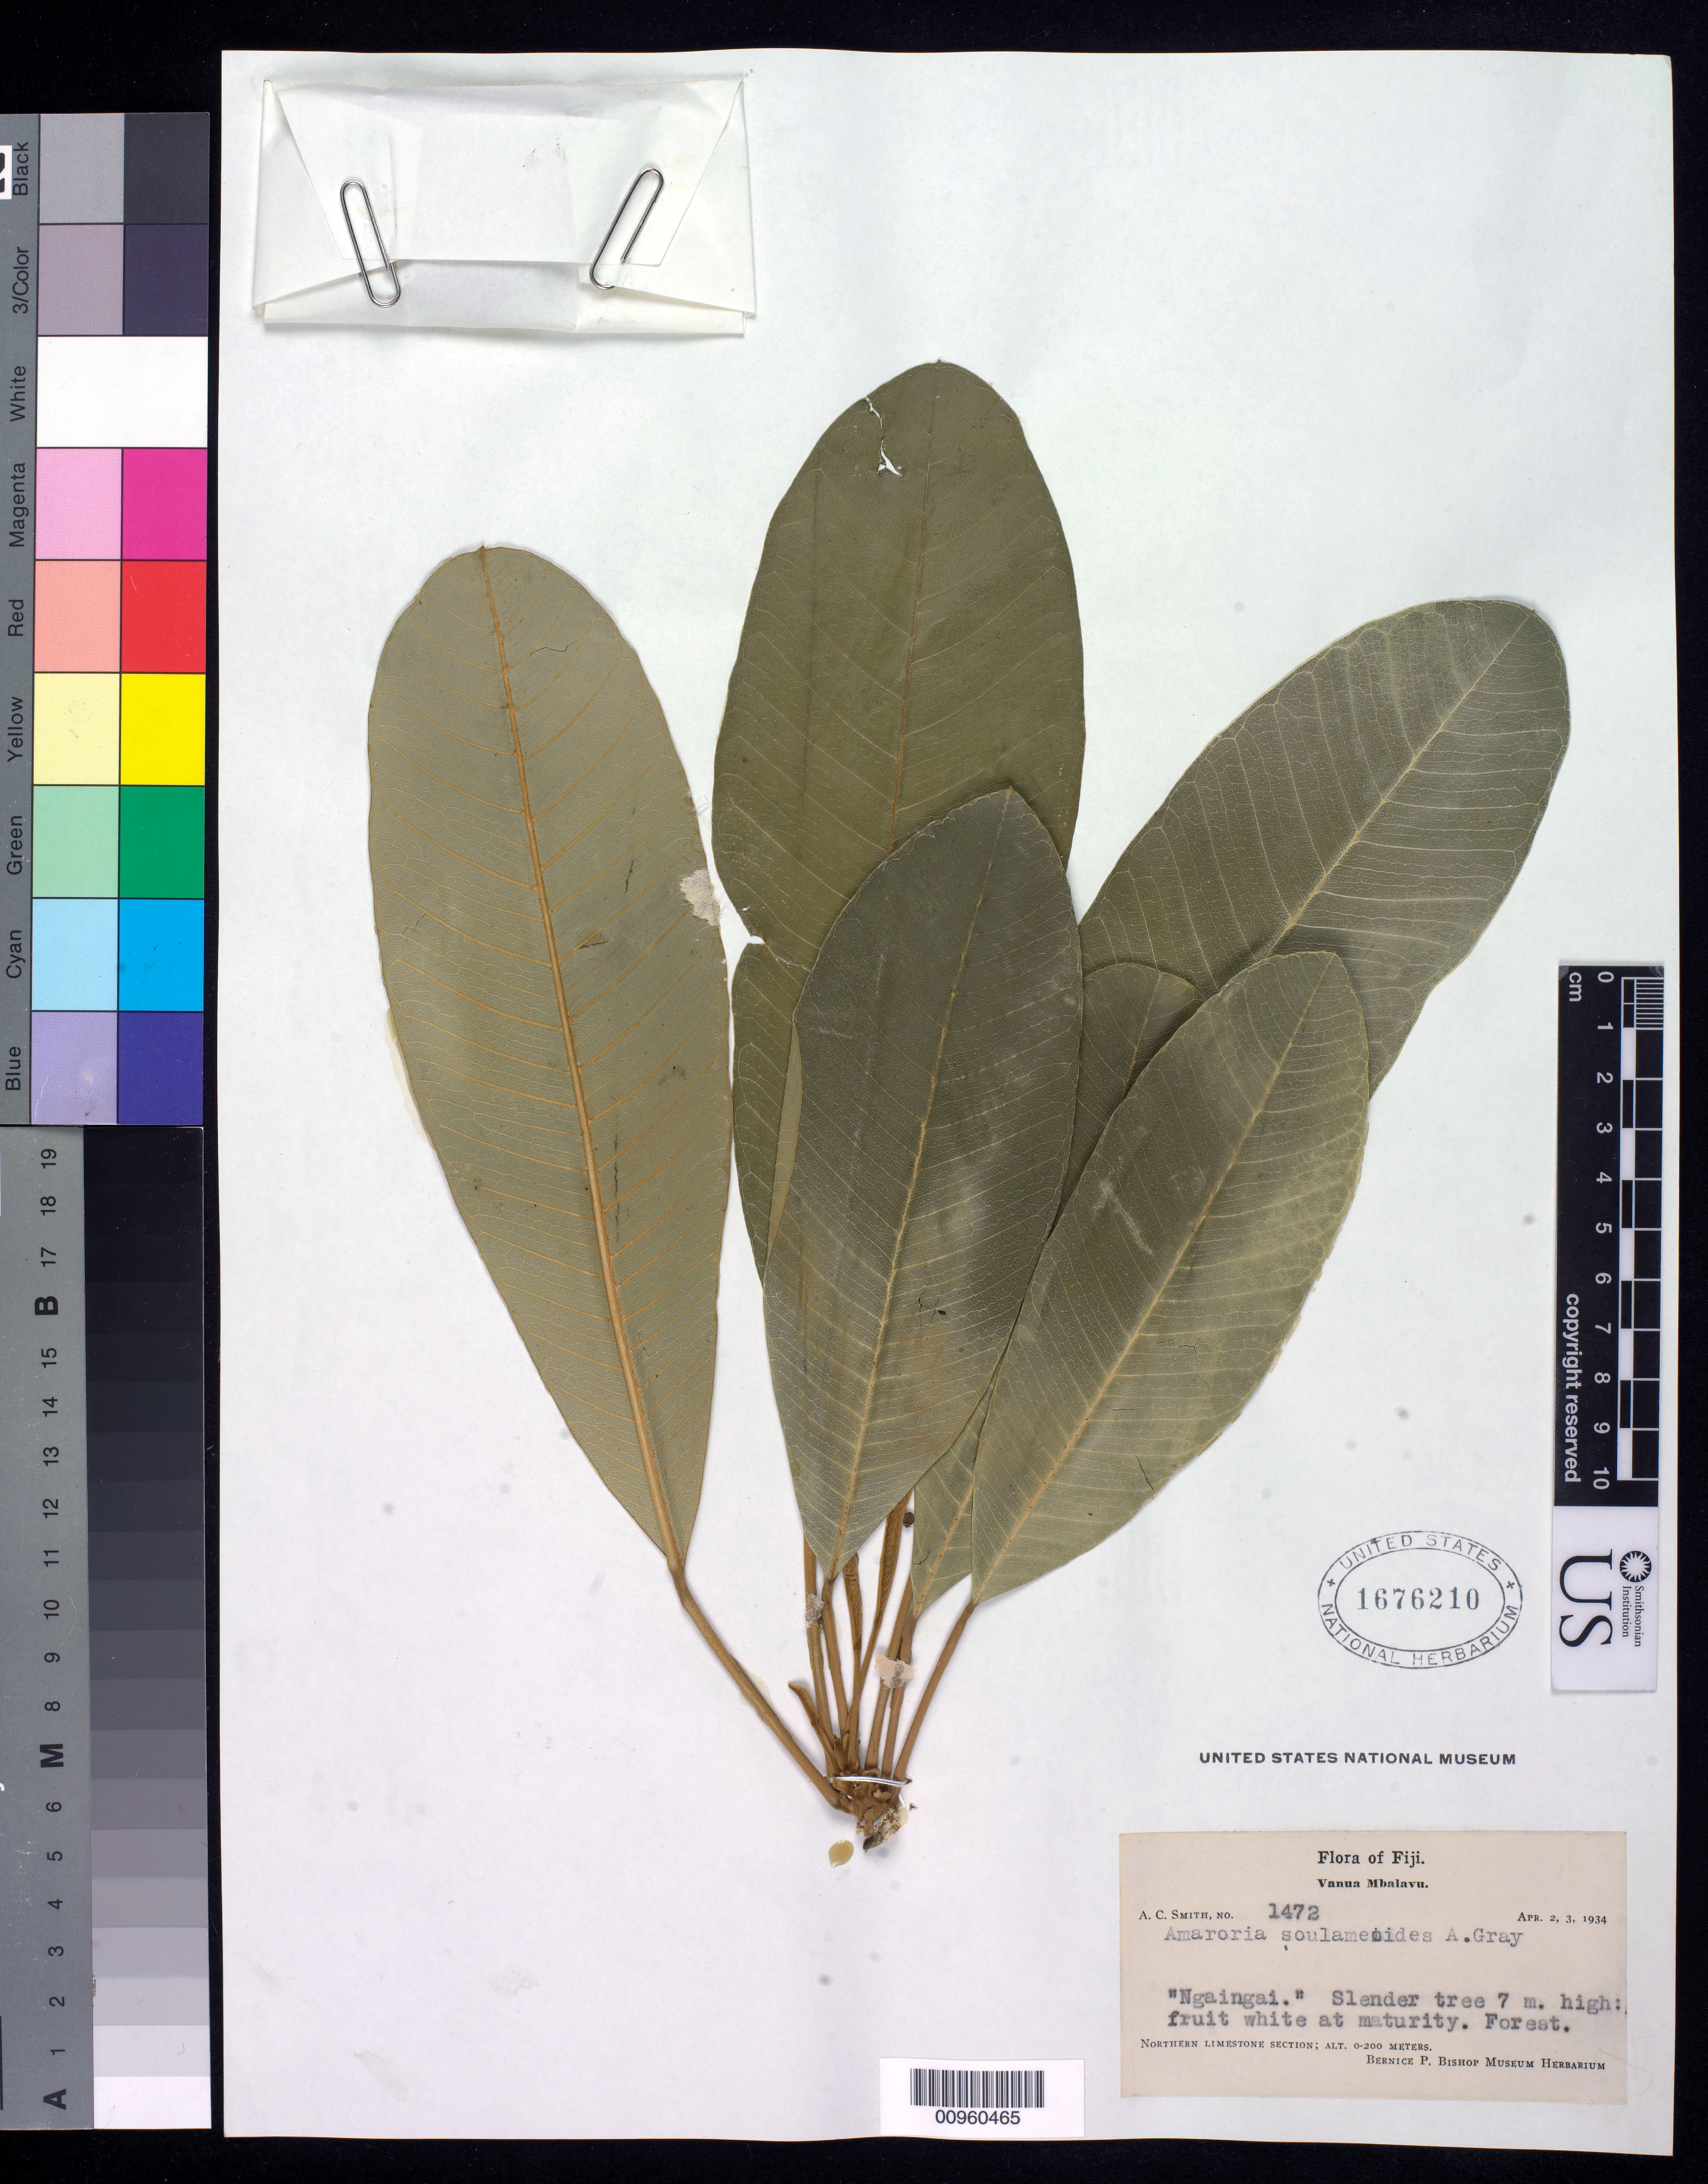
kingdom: Plantae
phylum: Tracheophyta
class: Magnoliopsida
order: Sapindales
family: Simaroubaceae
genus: Soulamea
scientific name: Soulamea soulameoides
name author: (A. Gray) Noot.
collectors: C. A. Smith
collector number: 1472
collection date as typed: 02 Apr 1934 to 03 Apr 1934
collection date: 1934-04-02/1934-04-03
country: Fiji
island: Vanua Balavu [Mbalavu]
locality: Fiji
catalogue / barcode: US 1676210